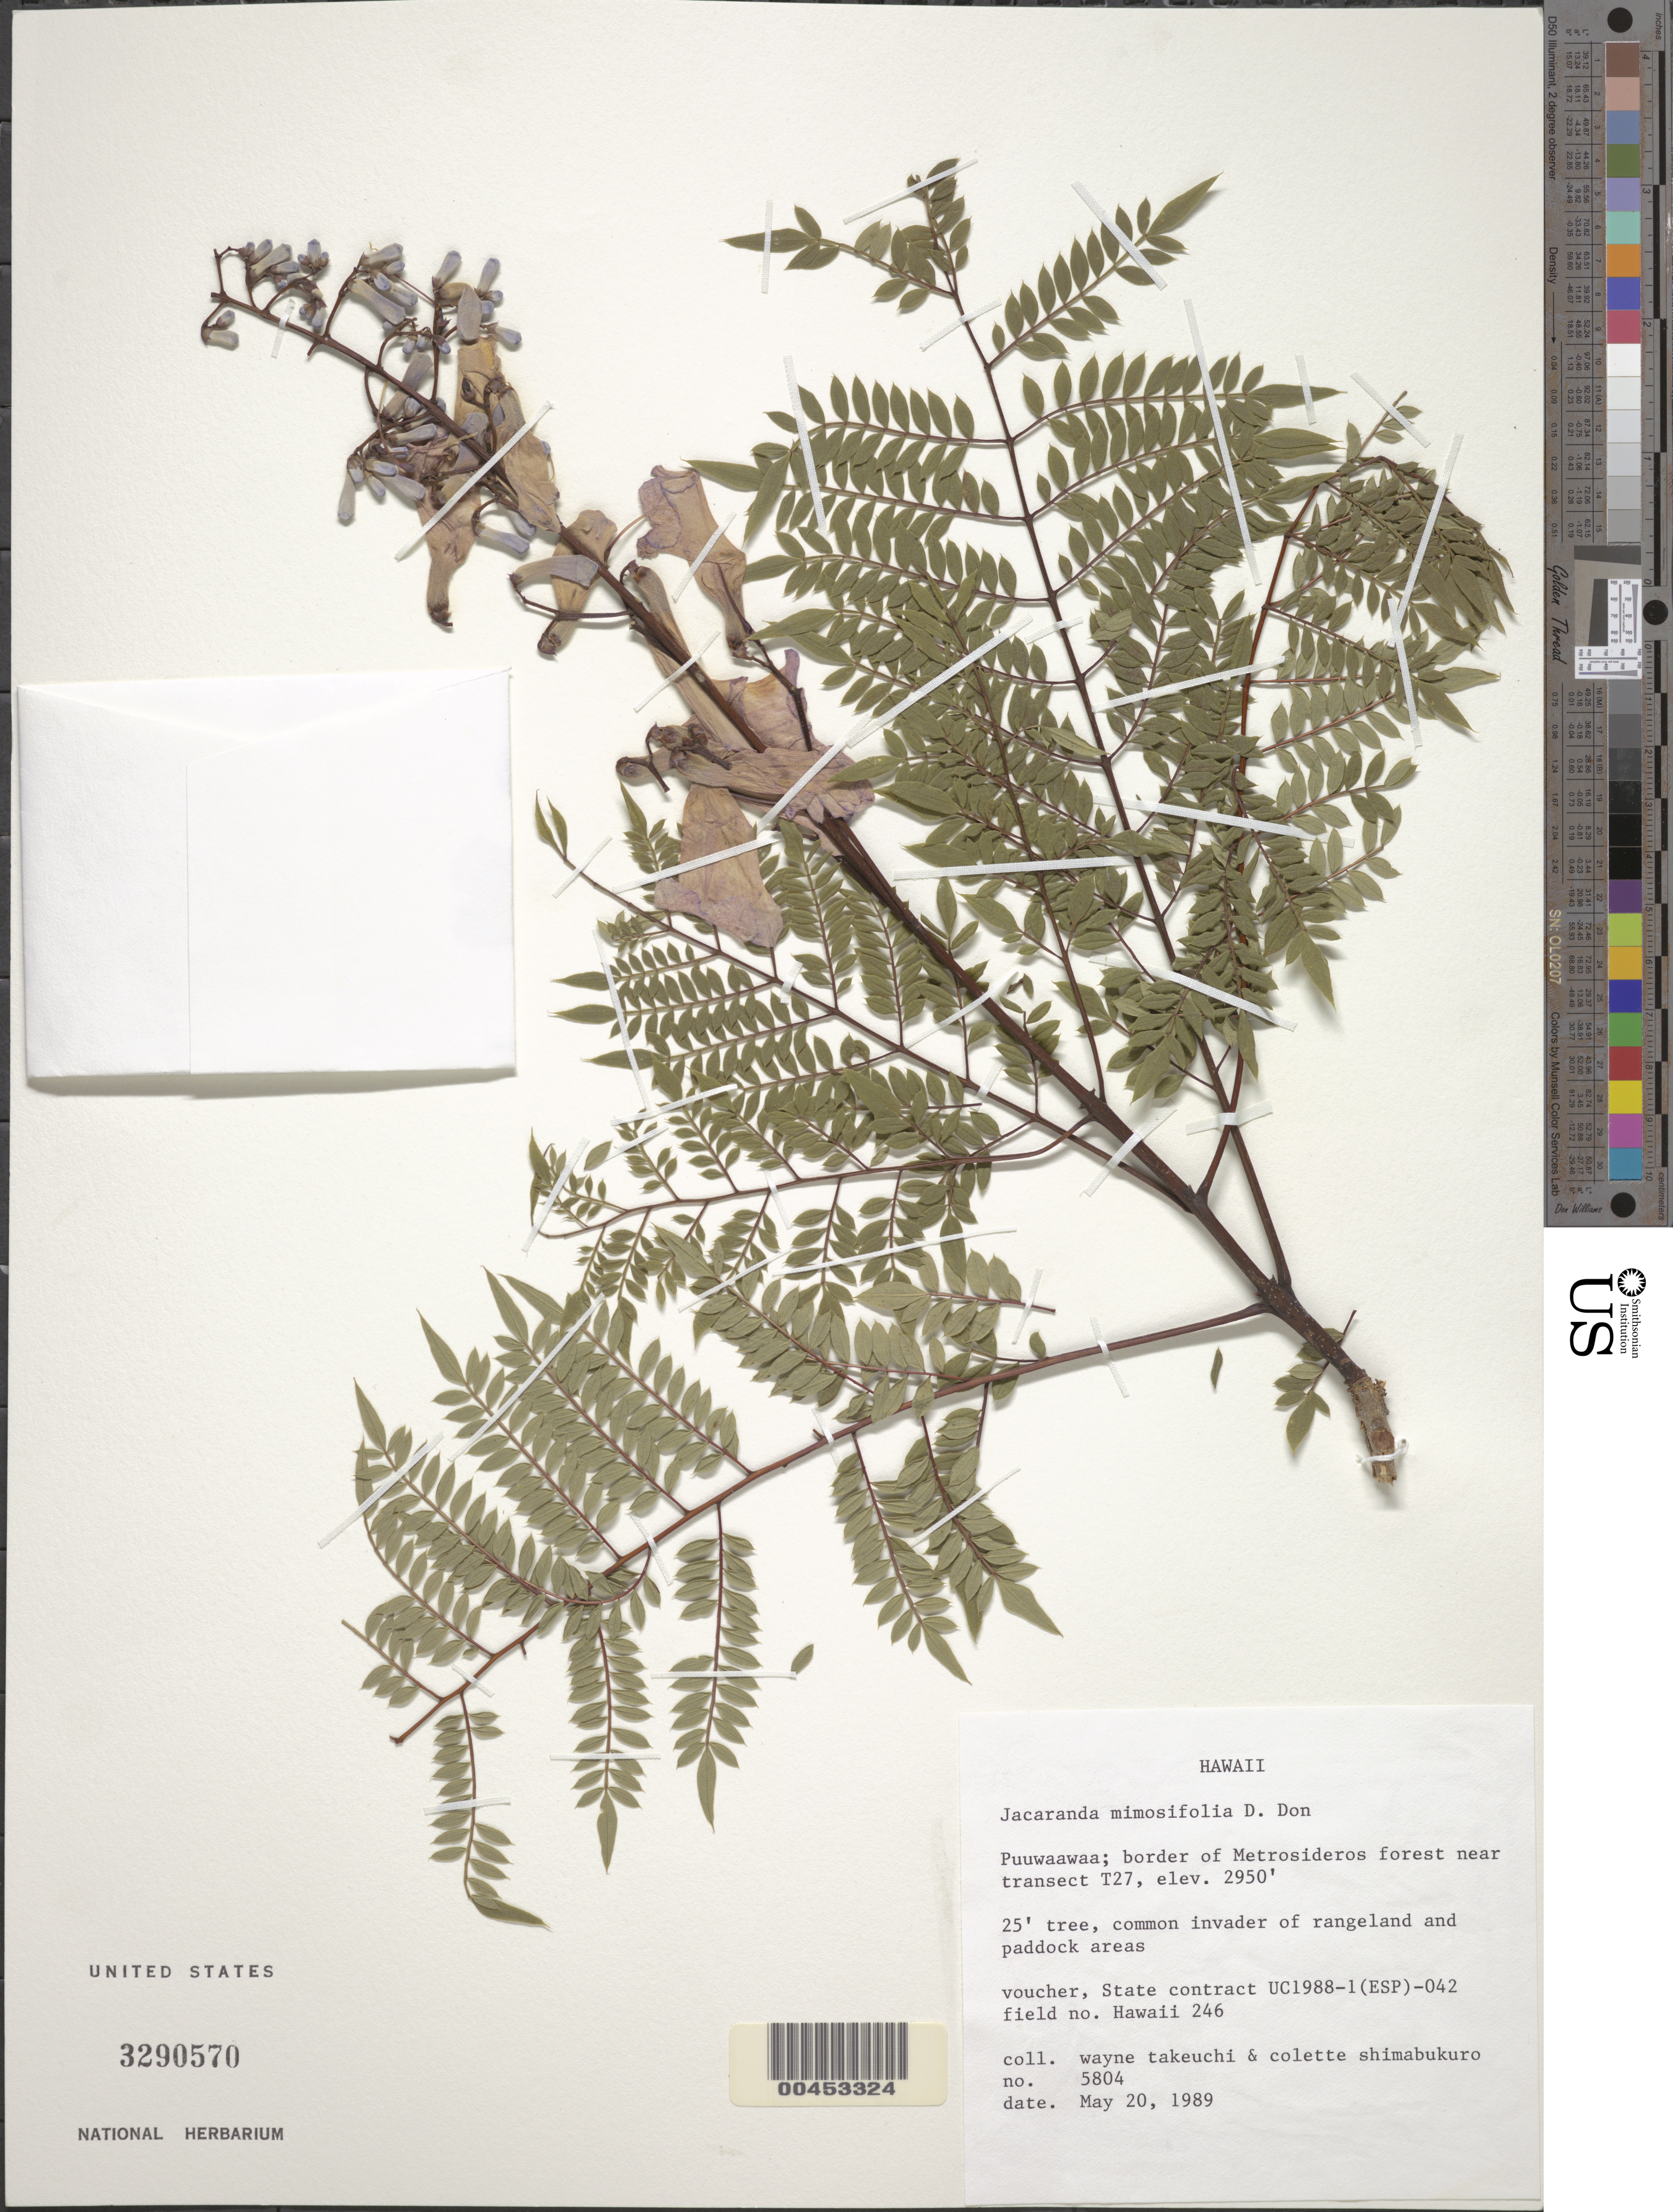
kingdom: Plantae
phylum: Tracheophyta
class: Magnoliopsida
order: Lamiales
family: Bignoniaceae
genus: Jacaranda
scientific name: Jacaranda mimosifolia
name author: D. Don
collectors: W. N. Takeuchi & C. Shimabukuro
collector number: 5804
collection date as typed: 20 May 1989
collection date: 1989-05-20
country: United States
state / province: Hawaii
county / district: Hawaii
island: Hawaii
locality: Puuwaawaa, near transect T27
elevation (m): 899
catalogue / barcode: US 3290570